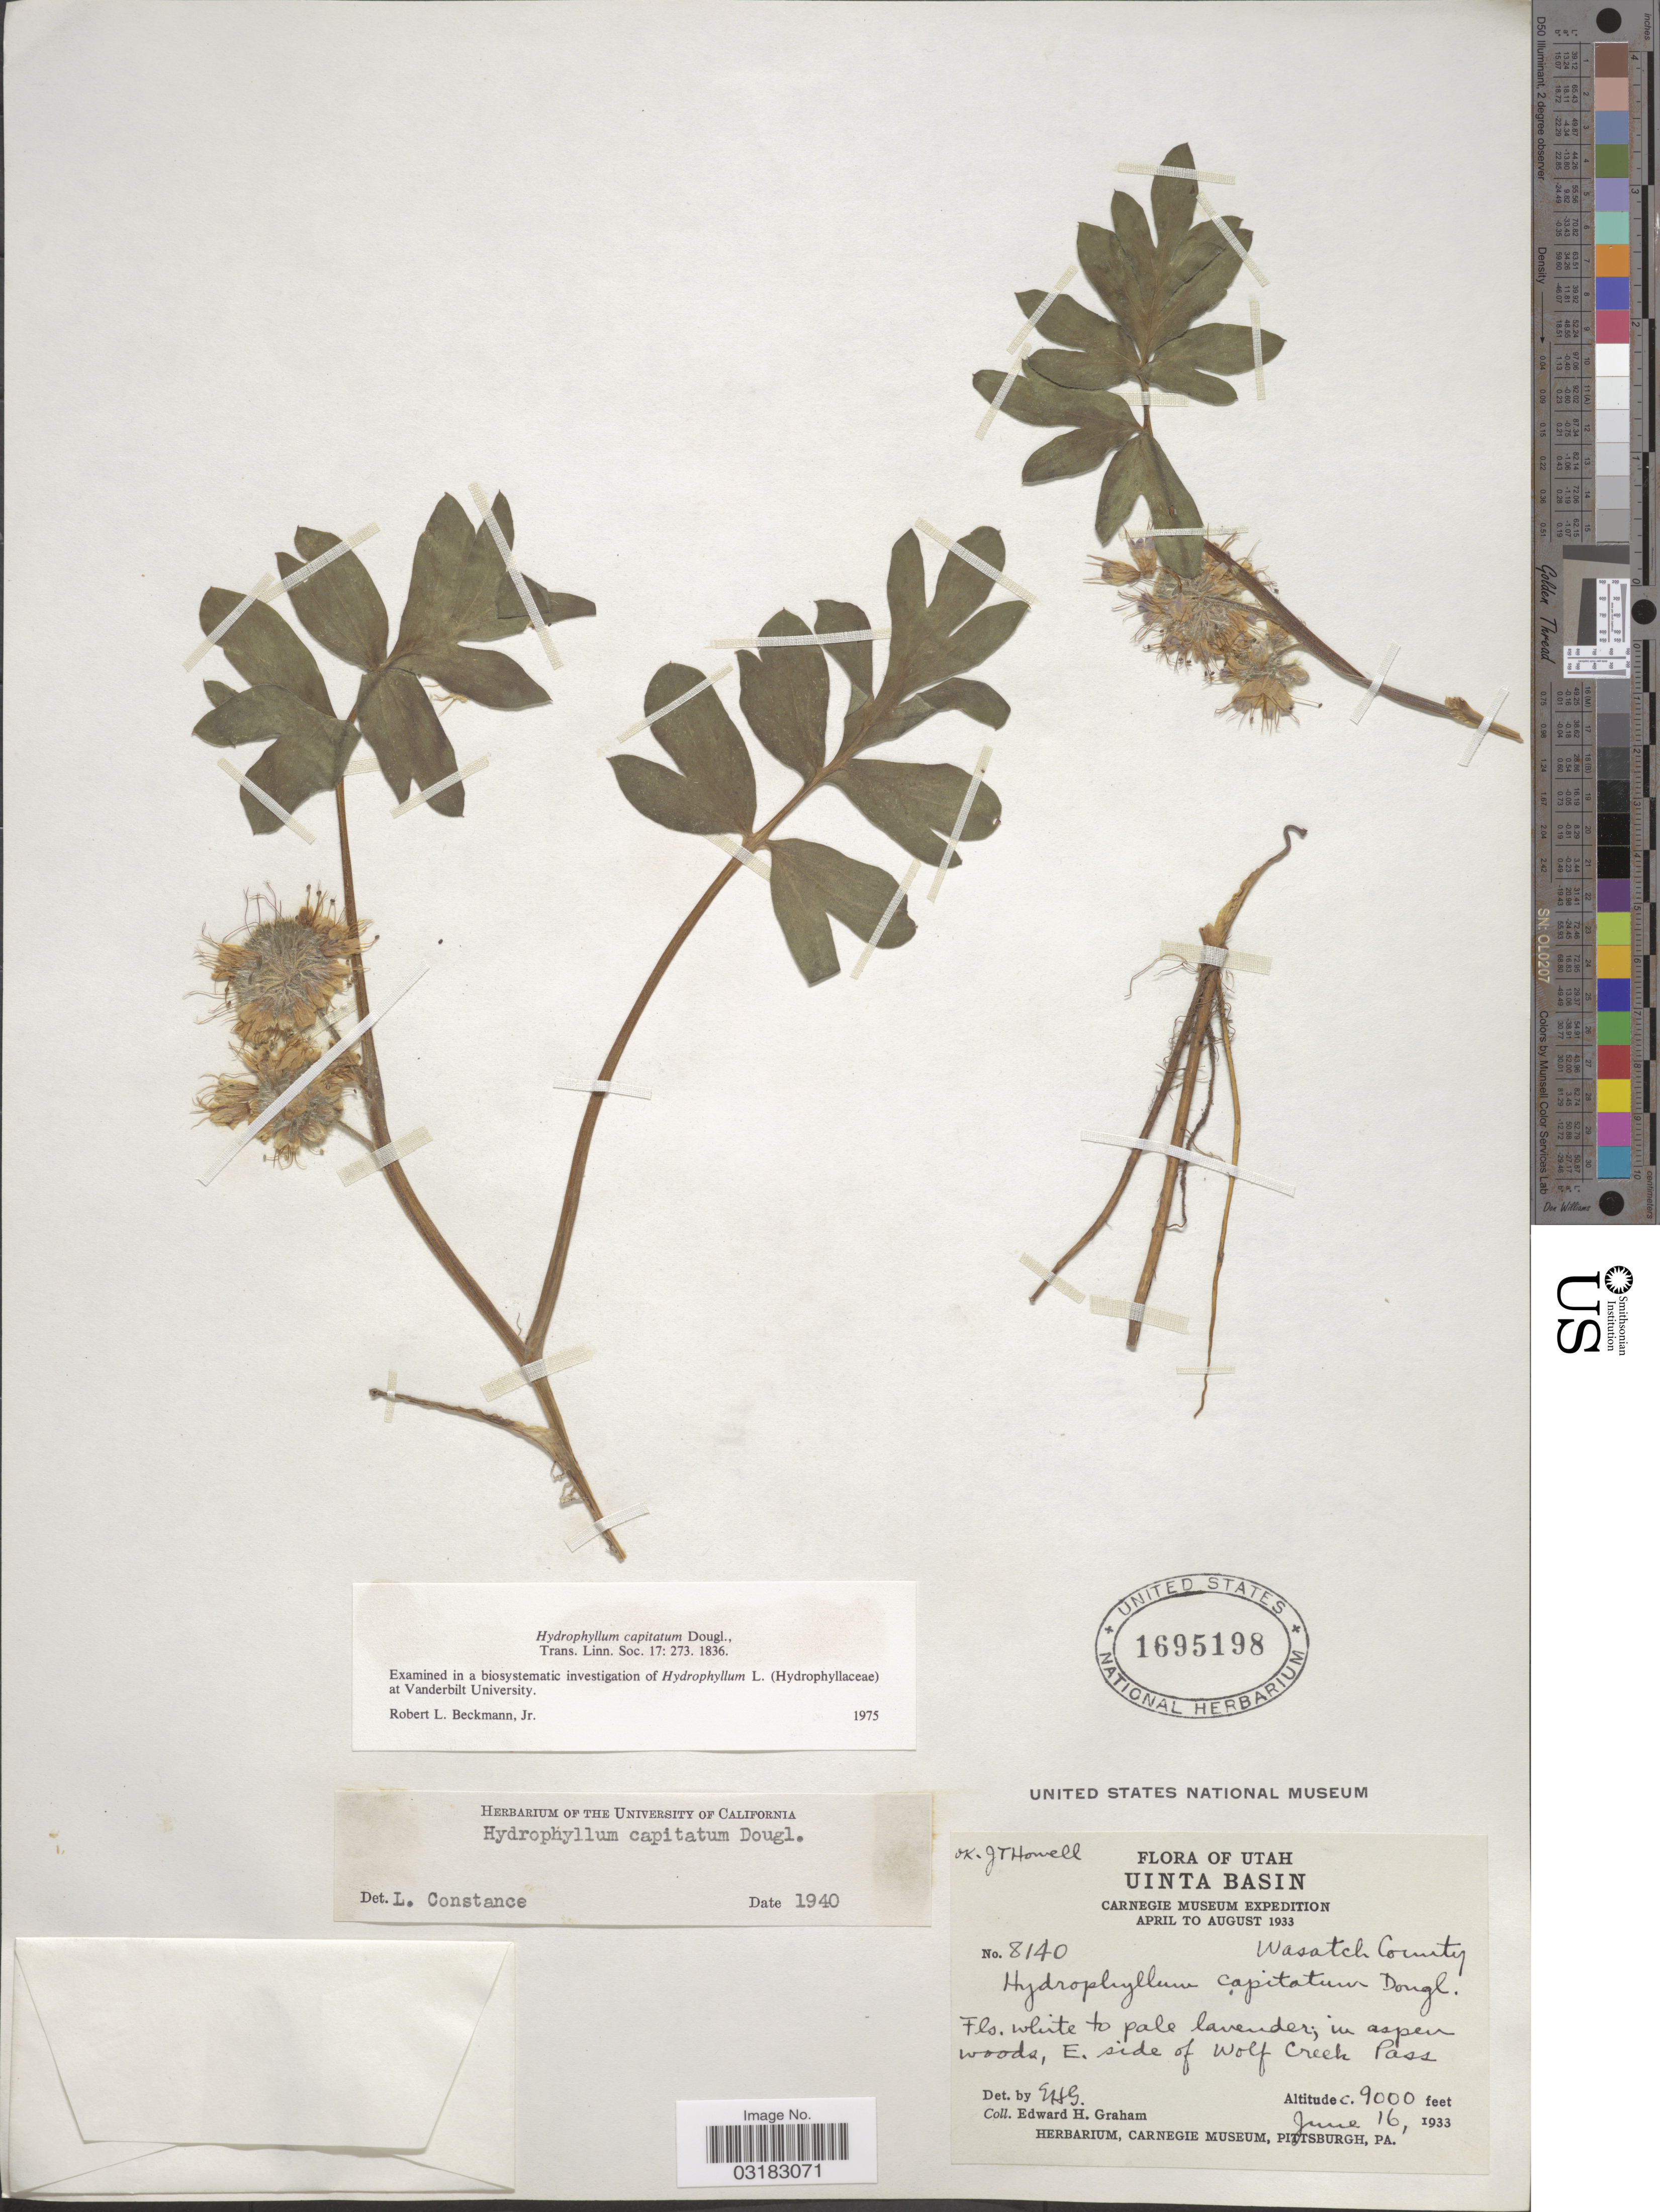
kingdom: Plantae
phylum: Tracheophyta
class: Magnoliopsida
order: Boraginales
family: Hydrophyllaceae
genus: Hydrophyllum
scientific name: Hydrophyllum capitatum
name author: Douglas ex Benth.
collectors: E. H. Graham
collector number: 8140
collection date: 1933-06-16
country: United States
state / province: Utah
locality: Uinta Basin. Wasatch County. E. side of Wolf Creek Pass.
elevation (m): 2743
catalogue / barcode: US 1695198